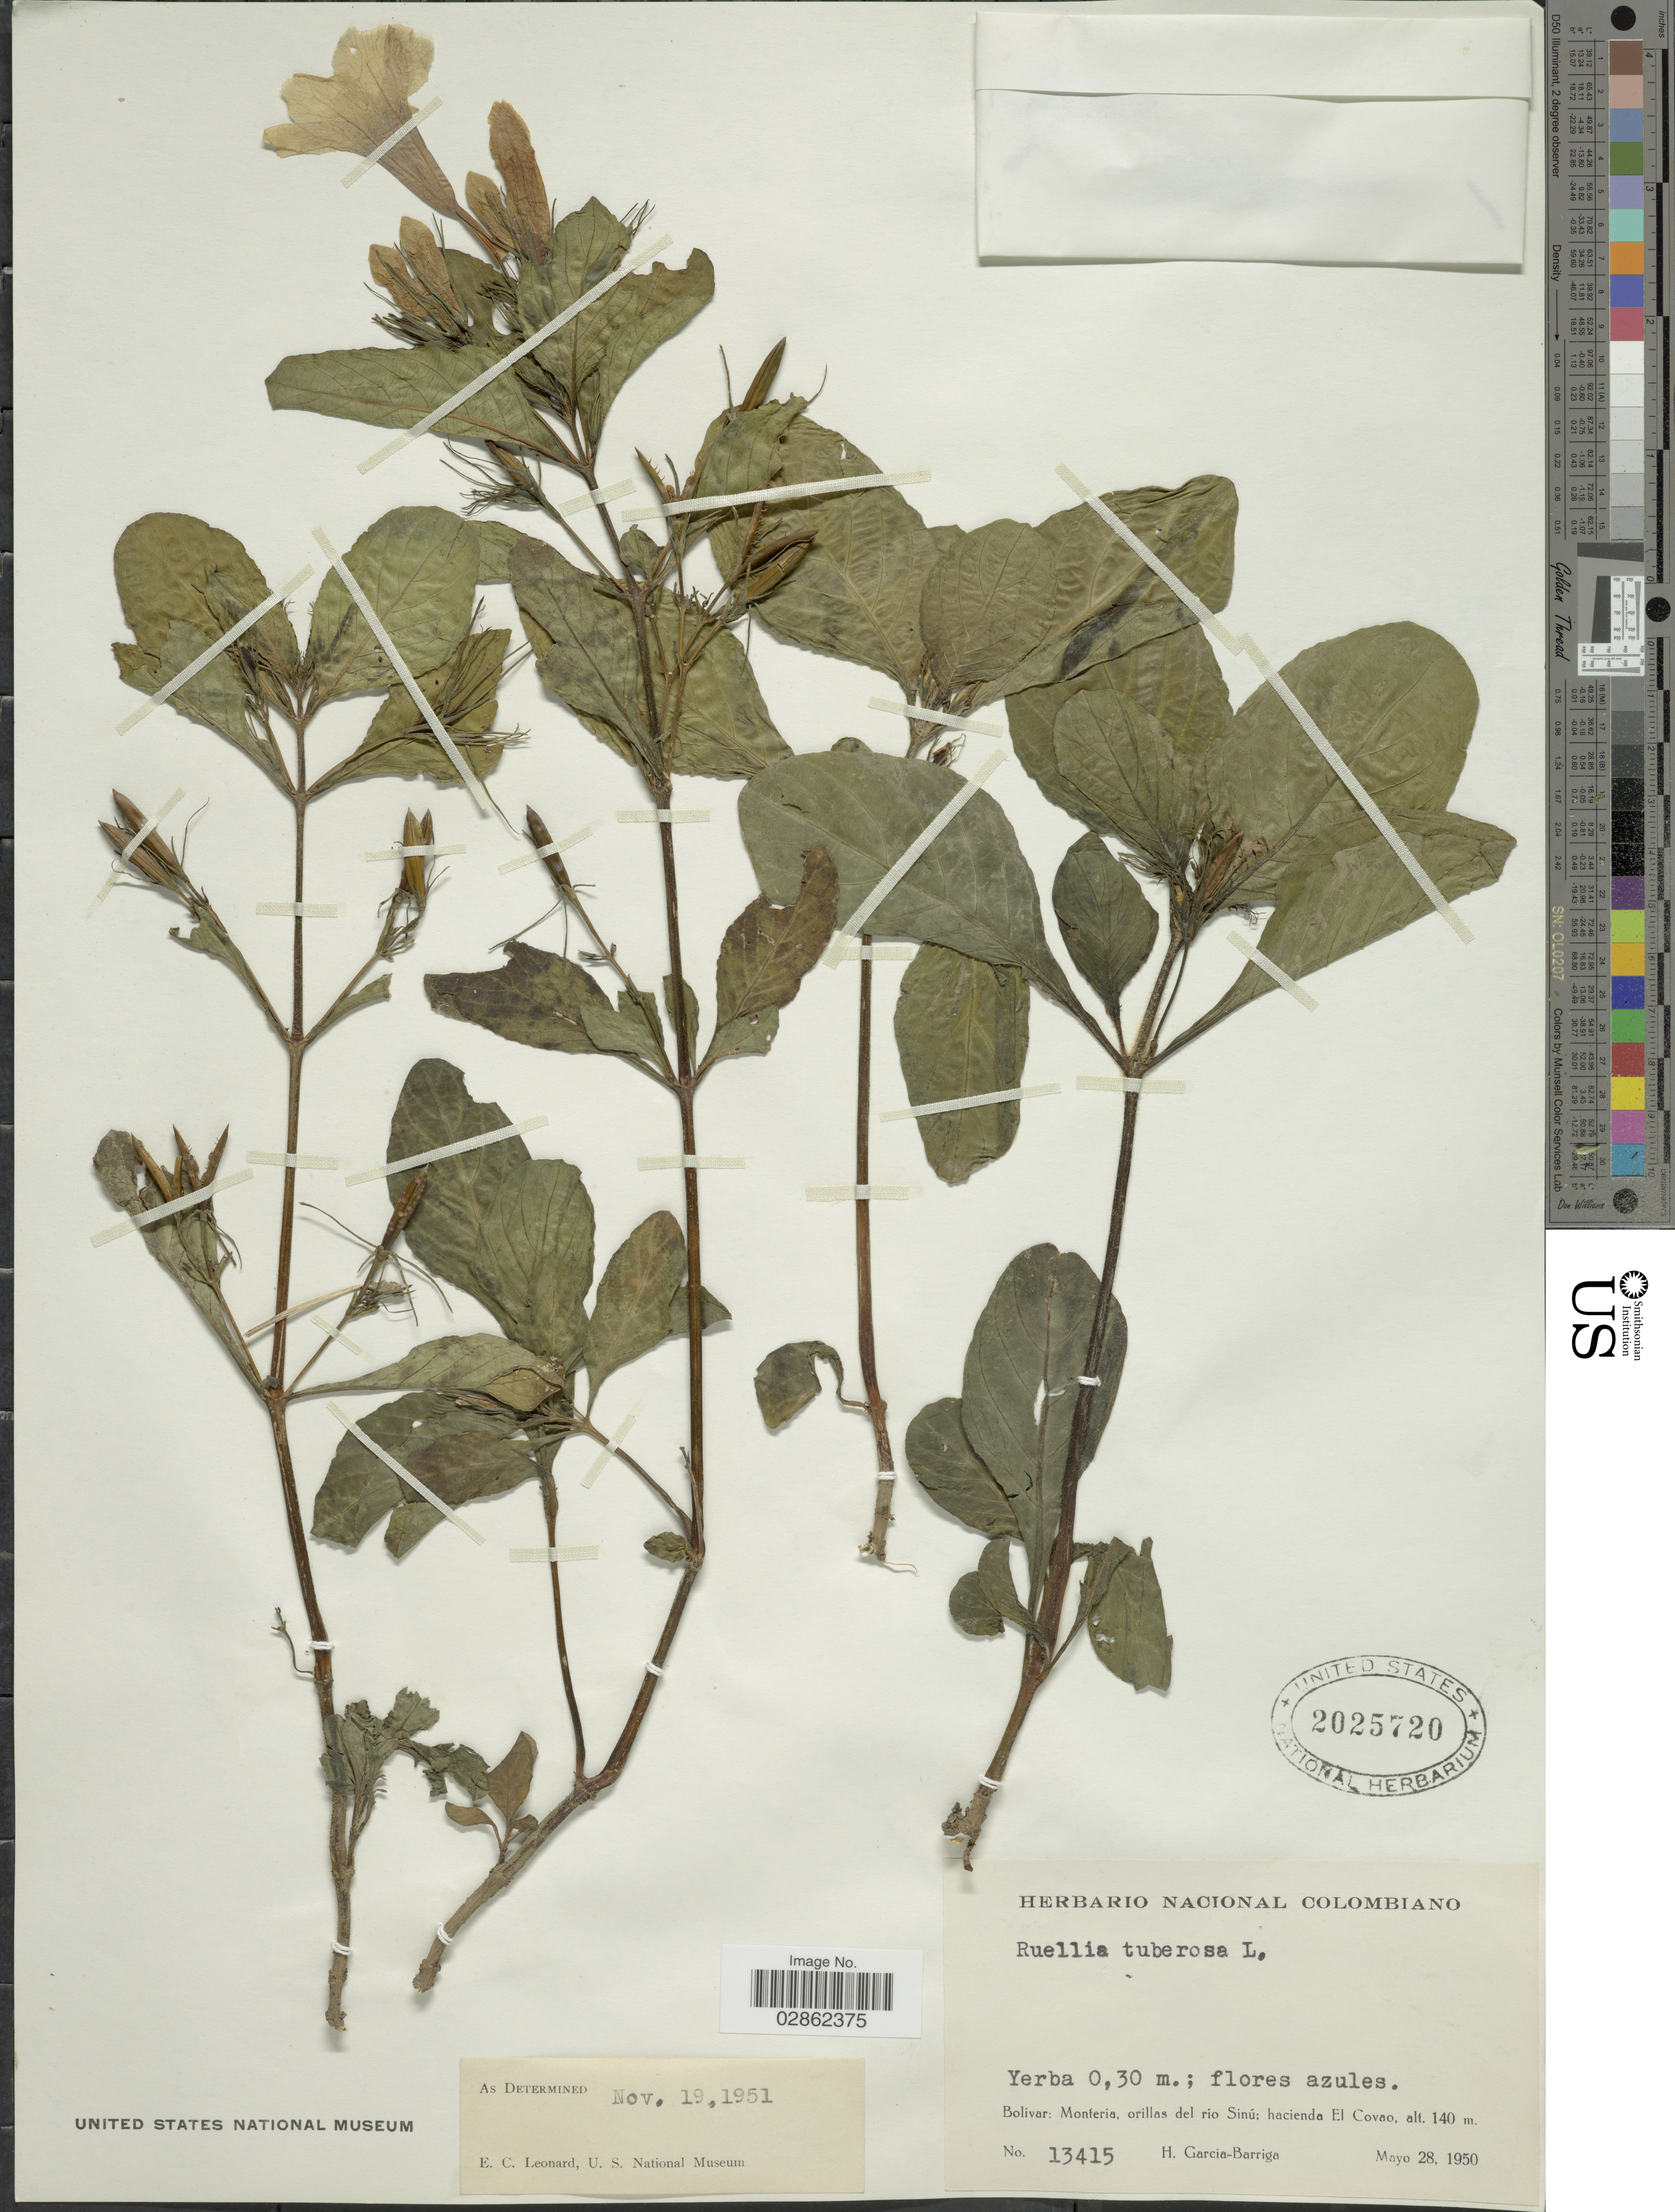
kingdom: Plantae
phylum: Tracheophyta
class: Magnoliopsida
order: Lamiales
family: Acanthaceae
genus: Ruellia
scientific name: Ruellia tuberosa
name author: L.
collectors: H. García Barriga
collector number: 13415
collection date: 1950-05-28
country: Colombia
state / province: Bolívar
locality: Montería, orillas del río Sinú; hacienda El Covao.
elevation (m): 140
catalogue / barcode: US 2025720